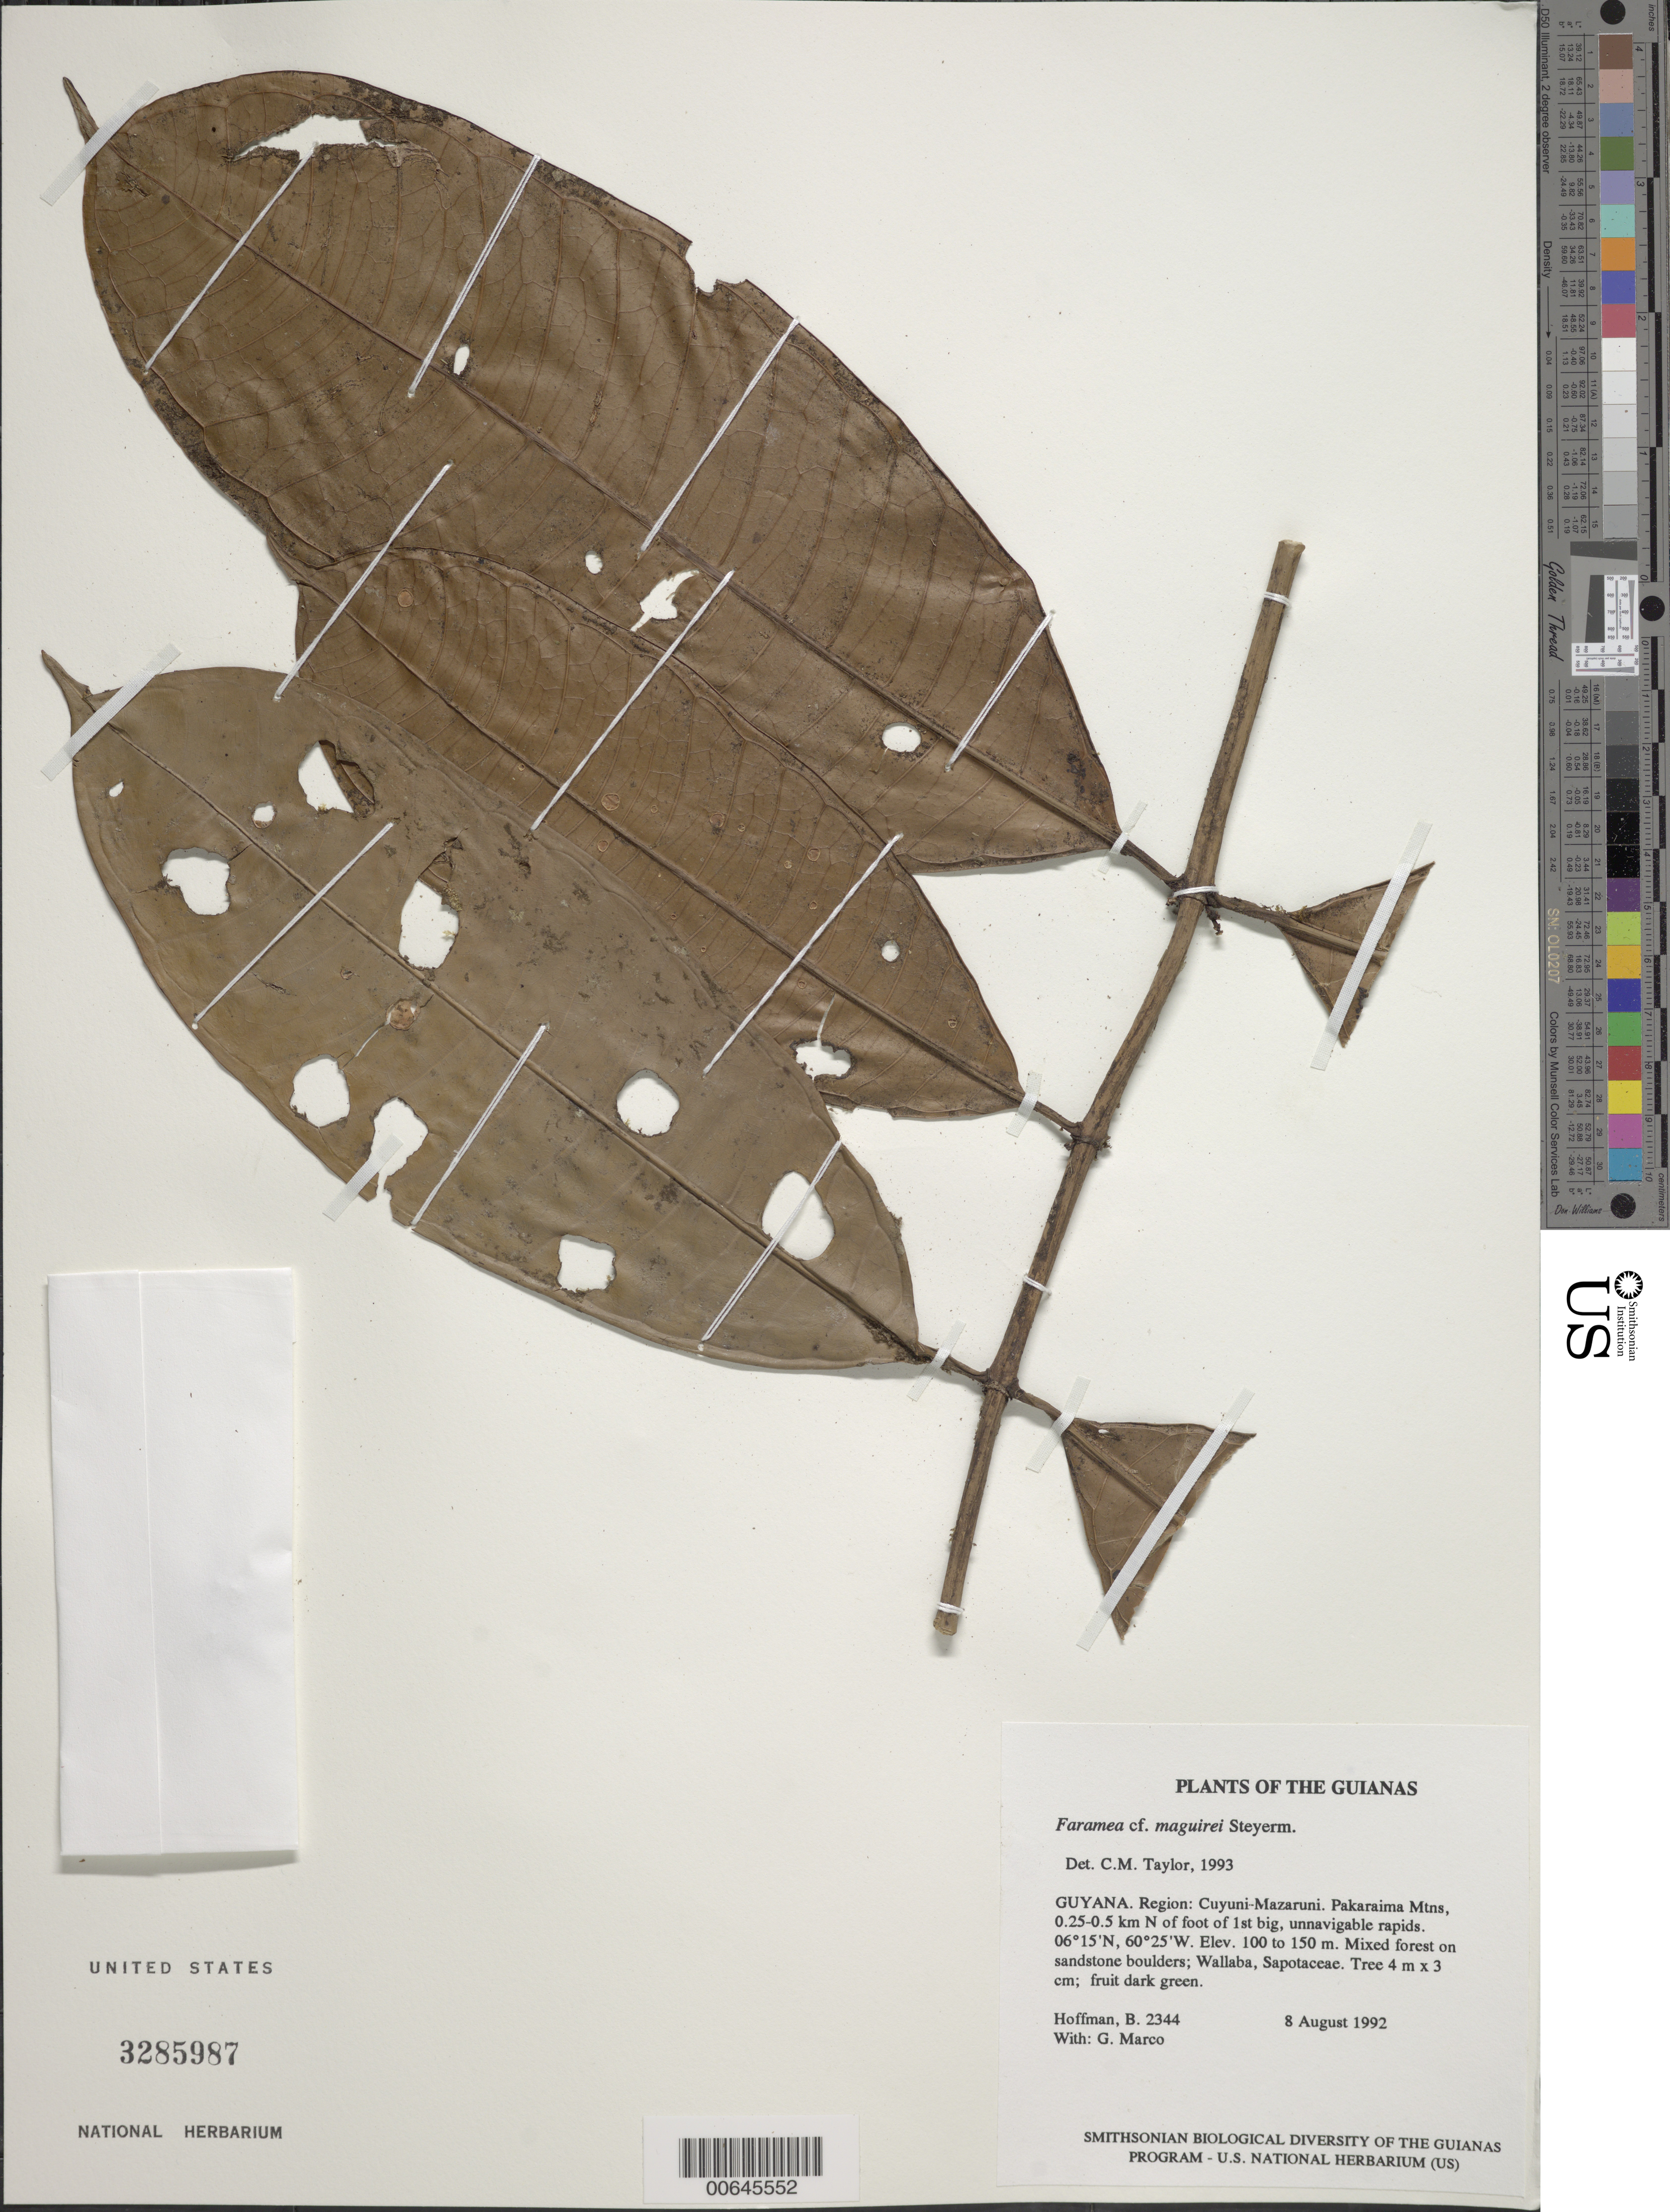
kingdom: Plantae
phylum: Tracheophyta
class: Magnoliopsida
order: Gentianales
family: Rubiaceae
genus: Faramea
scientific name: Faramea maguirei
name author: Steyerm.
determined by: Taylor, Charlotte M.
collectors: B. Hoffman & G. Marco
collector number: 2344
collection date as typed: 8 August 1992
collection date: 1992-08-08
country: Guyana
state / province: Cuyuni-Mazaruni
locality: Pakaraima Mountains, 0.25-0.5 km N of Meamu River, camp at foot of 1st big, unnavigable rapids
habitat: Mixed forest on sandstone boulders; Wallaba, Sapotaceae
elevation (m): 100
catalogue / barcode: US 3285987